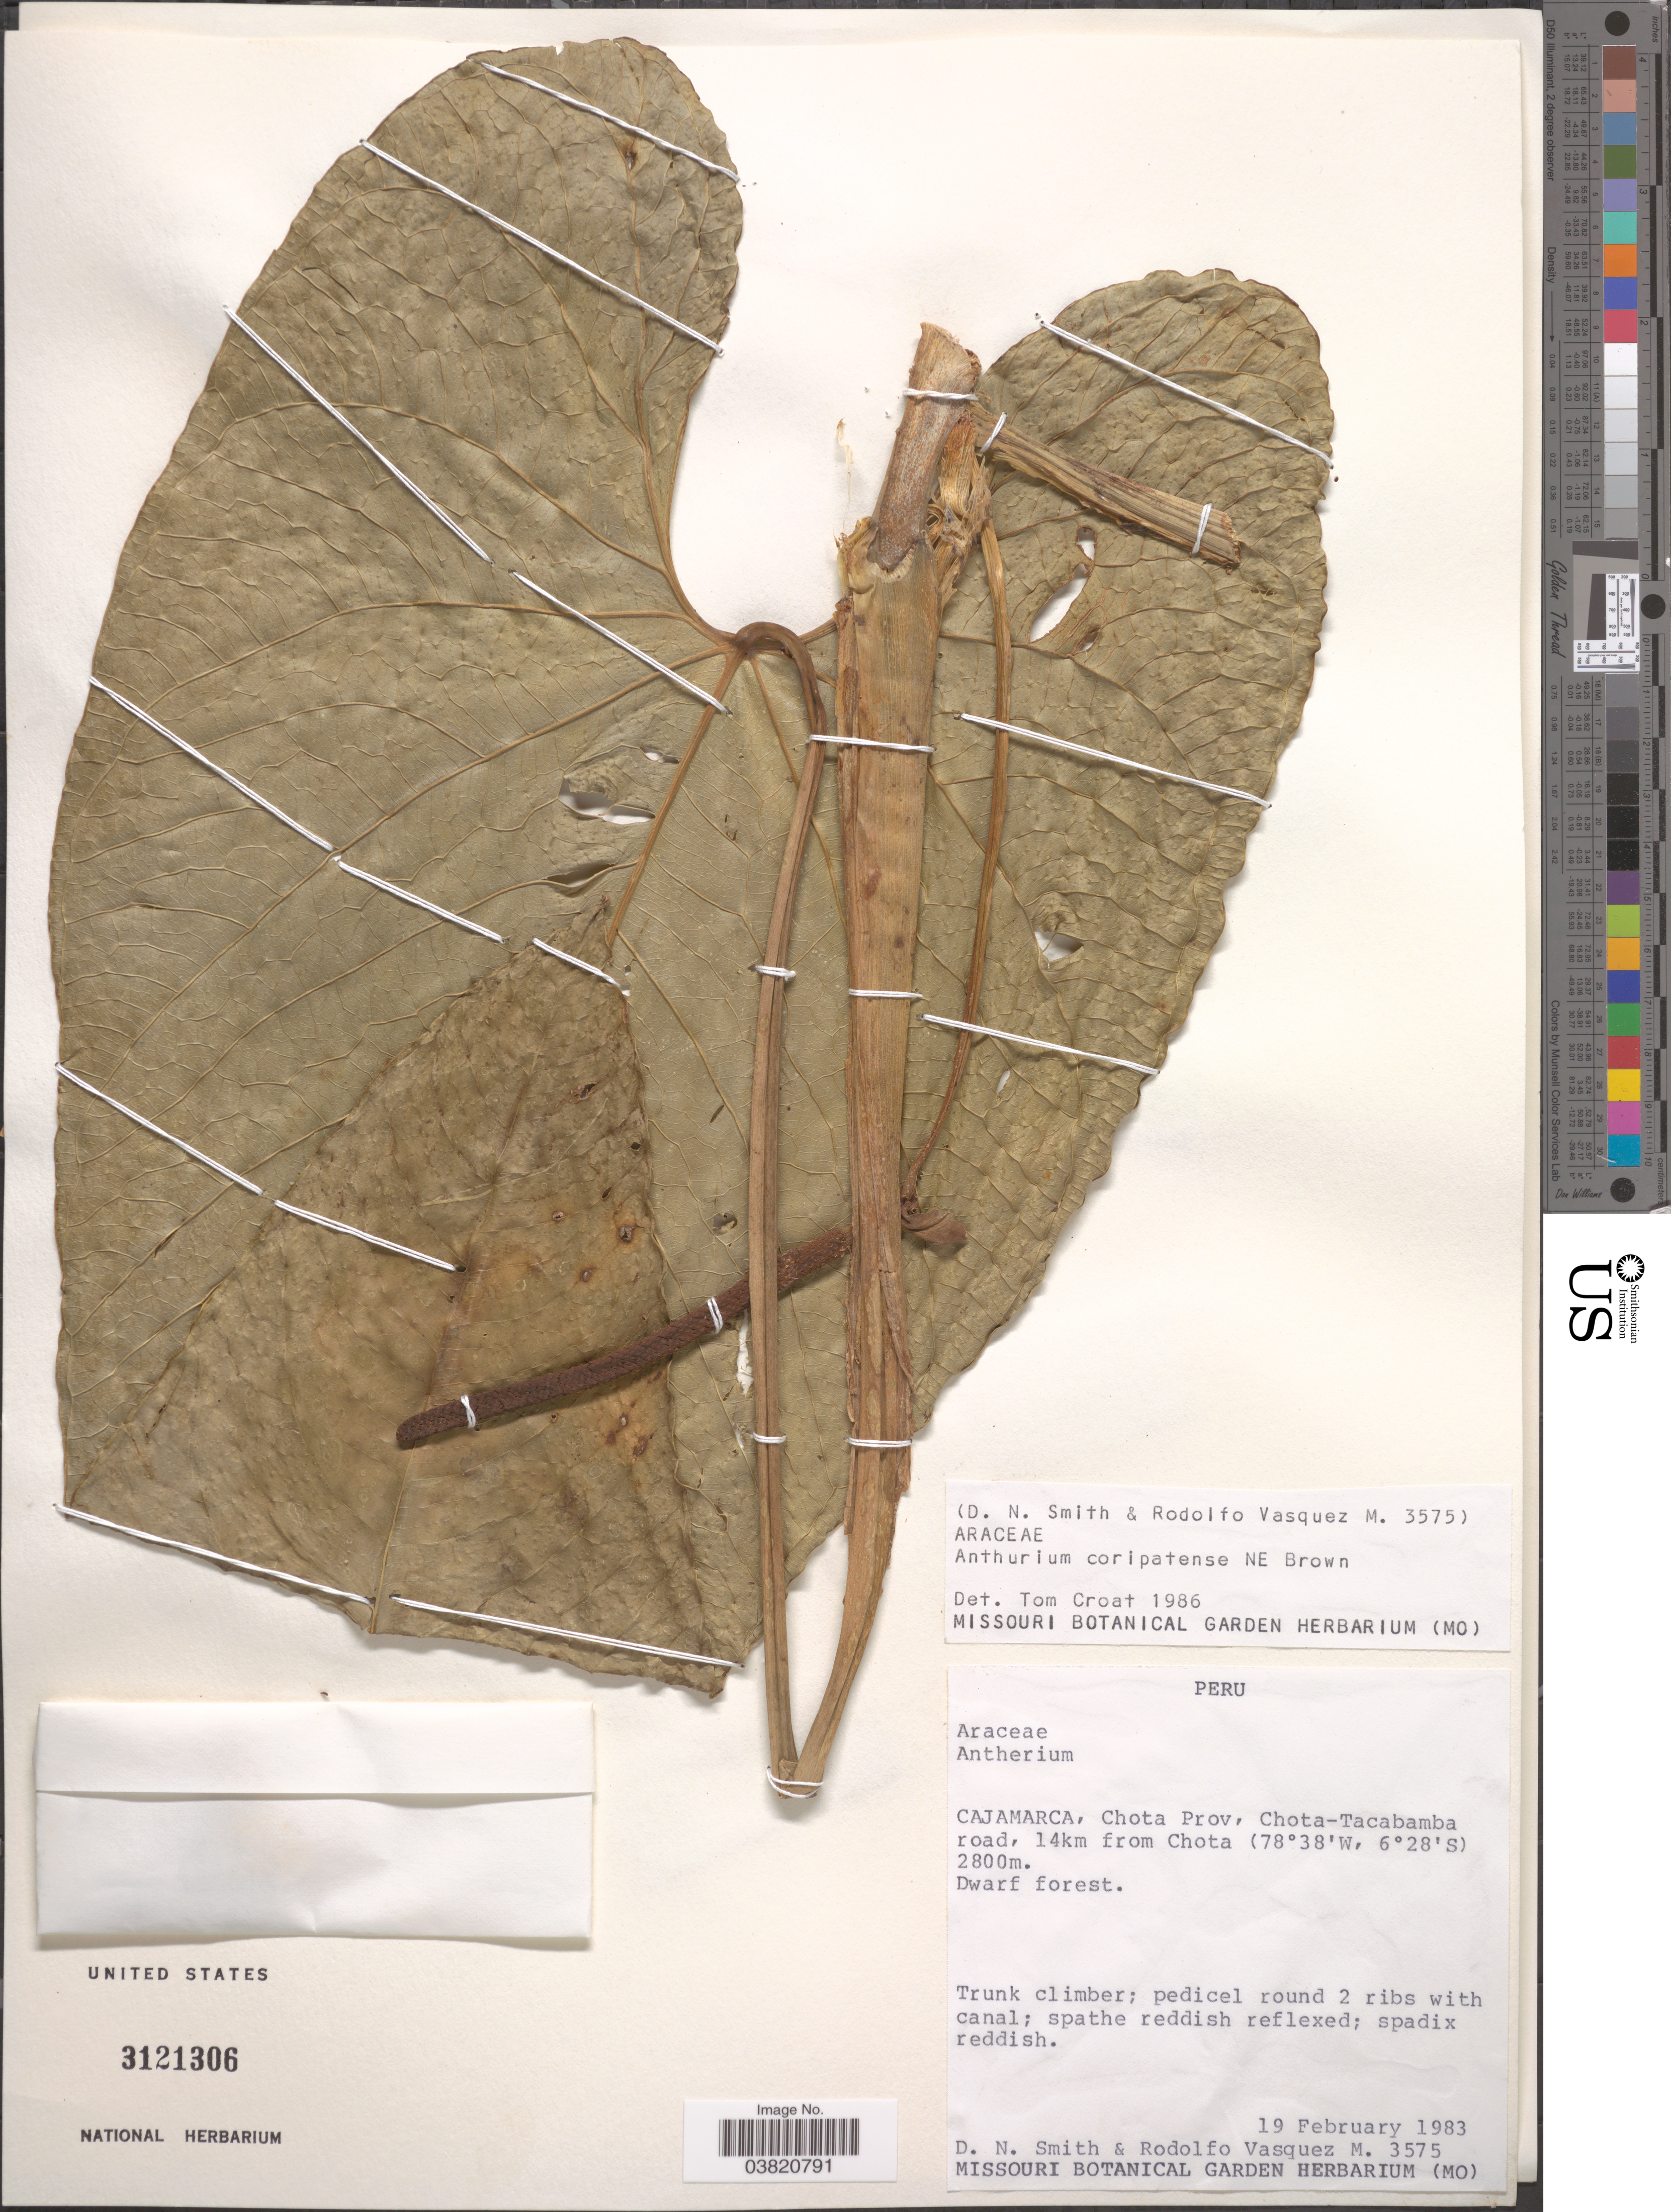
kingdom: Plantae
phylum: Tracheophyta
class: Liliopsida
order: Alismatales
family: Araceae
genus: Anthurium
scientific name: Anthurium coripatense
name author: N.E. Br.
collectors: D. Smith & R. Vásquez M.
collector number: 3575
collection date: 1983-02-19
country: Peru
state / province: Cajamarca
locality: Chota Prov, Chota-Tacabamba road, 14km from Chota.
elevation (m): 2800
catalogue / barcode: US 3121306